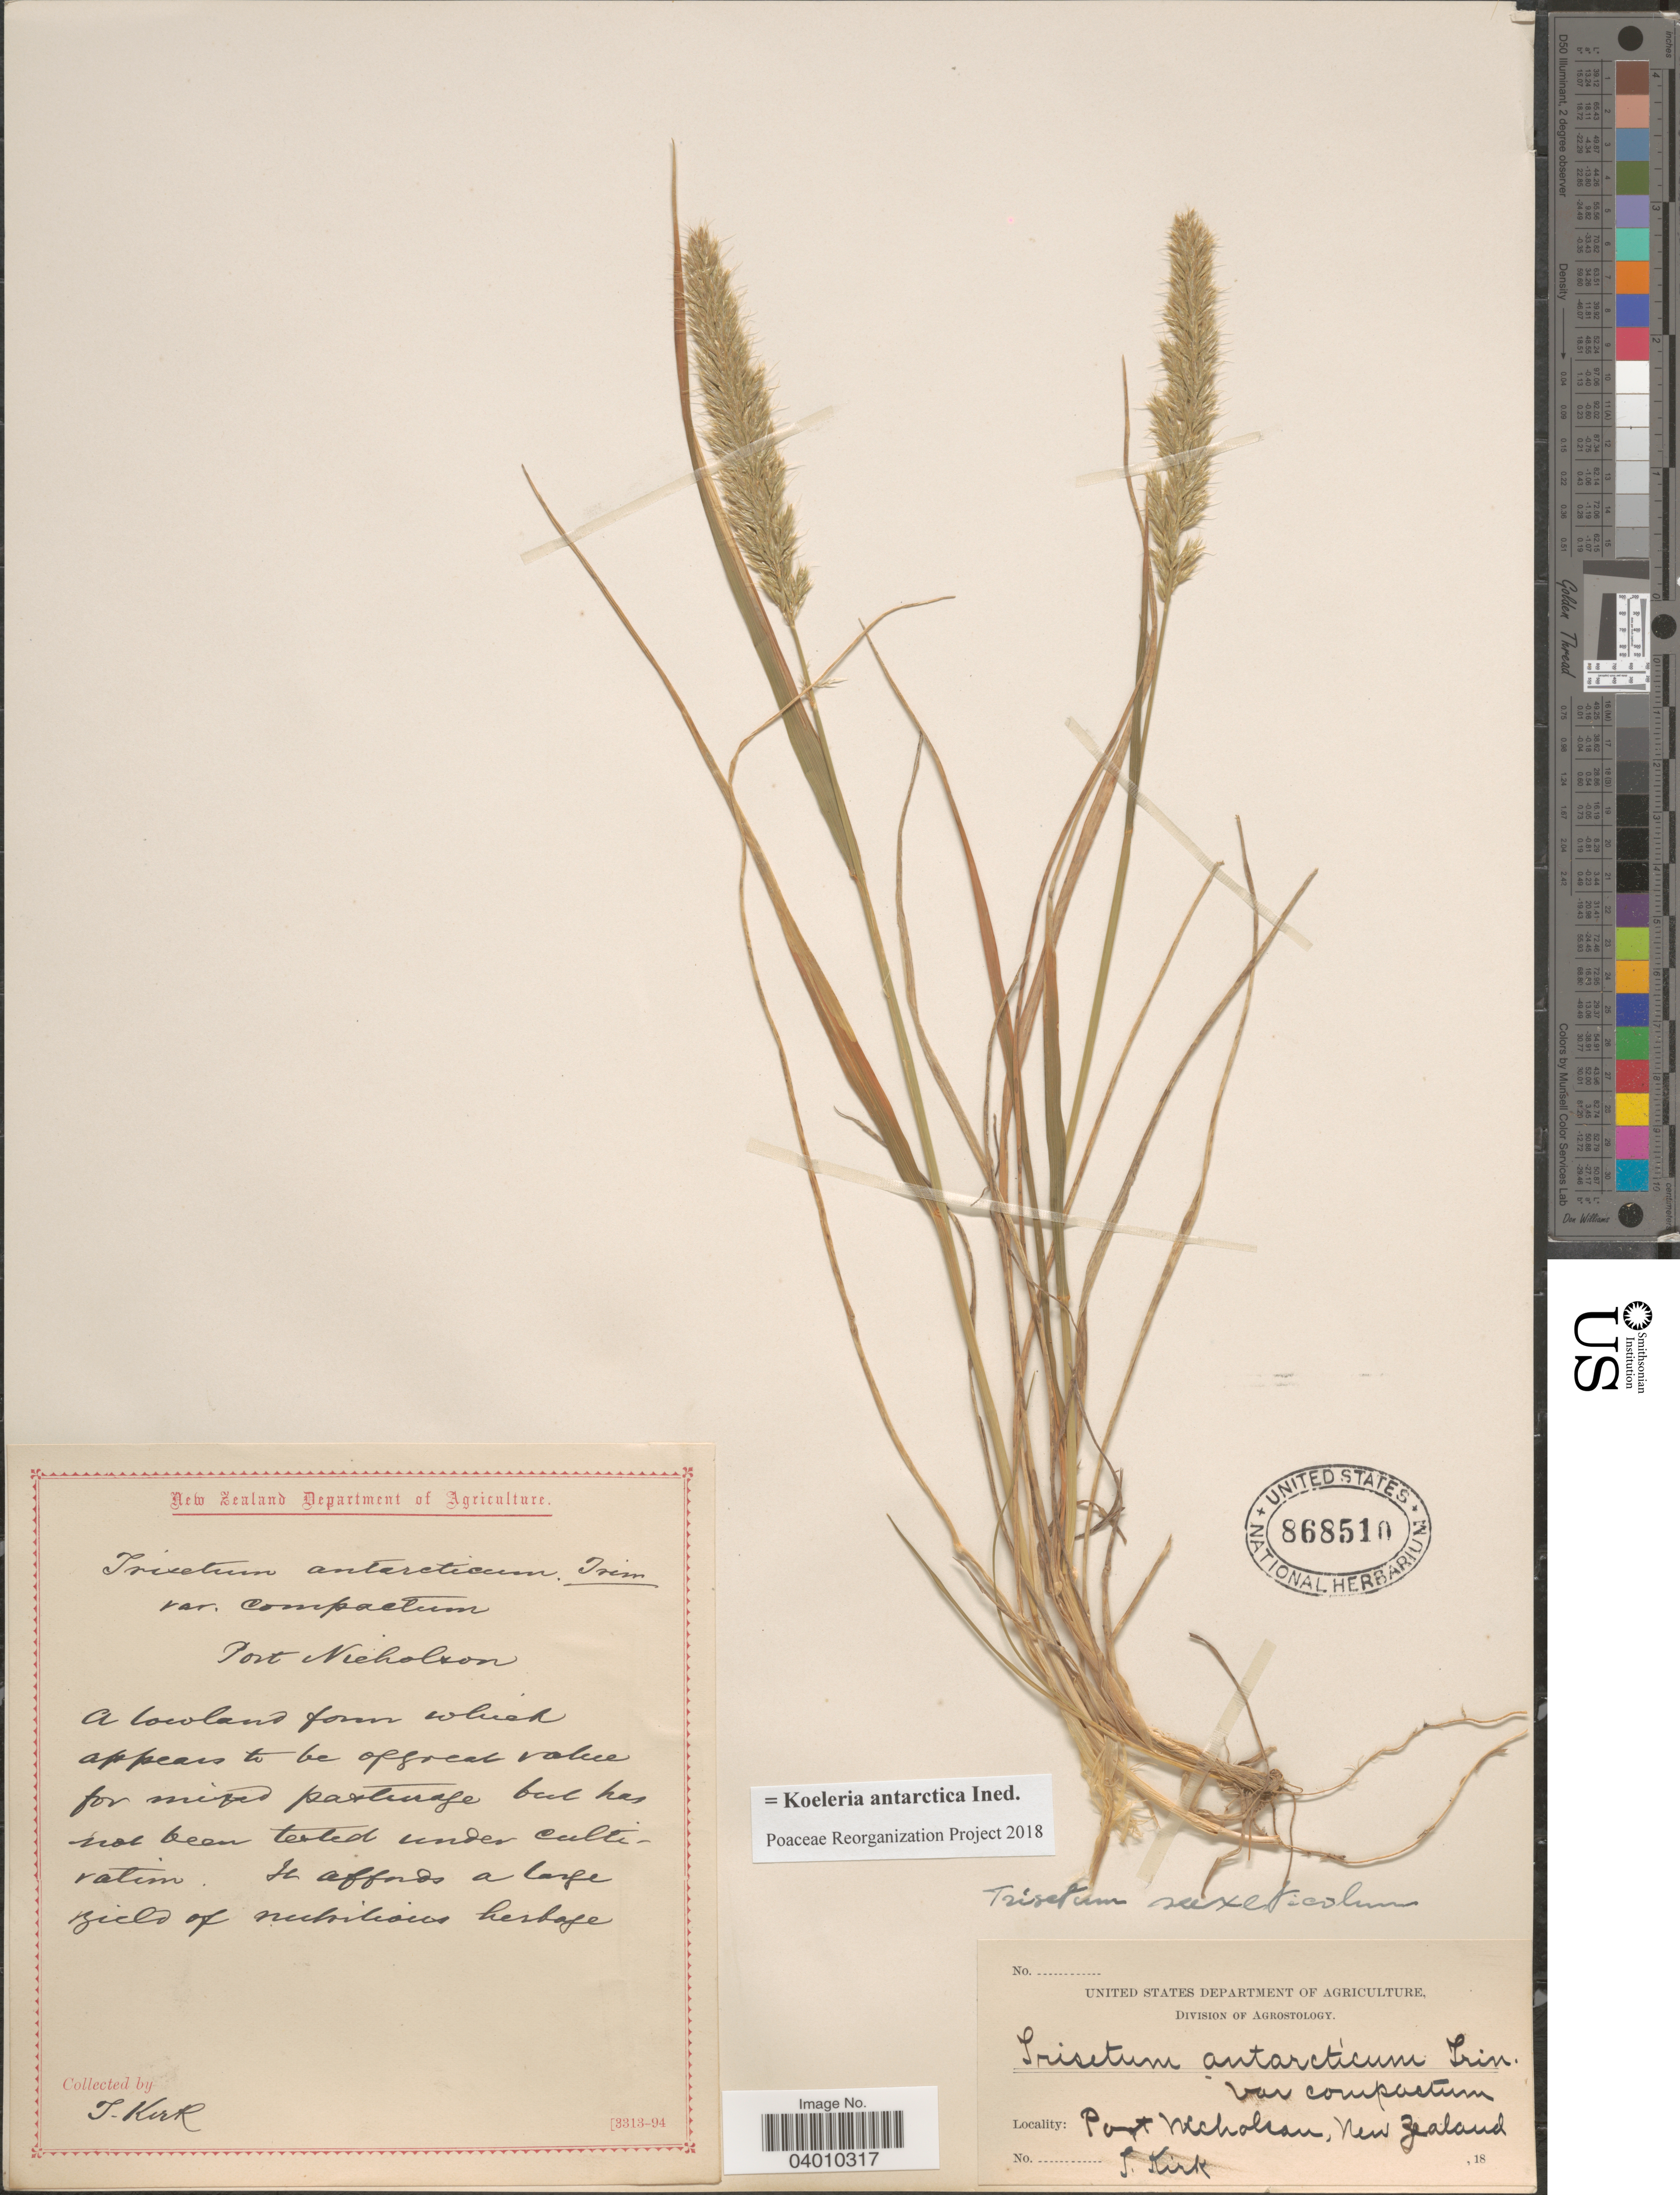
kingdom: Plantae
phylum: Tracheophyta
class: Liliopsida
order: Poales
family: Poaceae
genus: Koeleria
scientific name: Koeleria antarctica ined.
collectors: T. Kirk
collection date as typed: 18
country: New Zealand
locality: Port Nicholson.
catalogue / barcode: US 868510